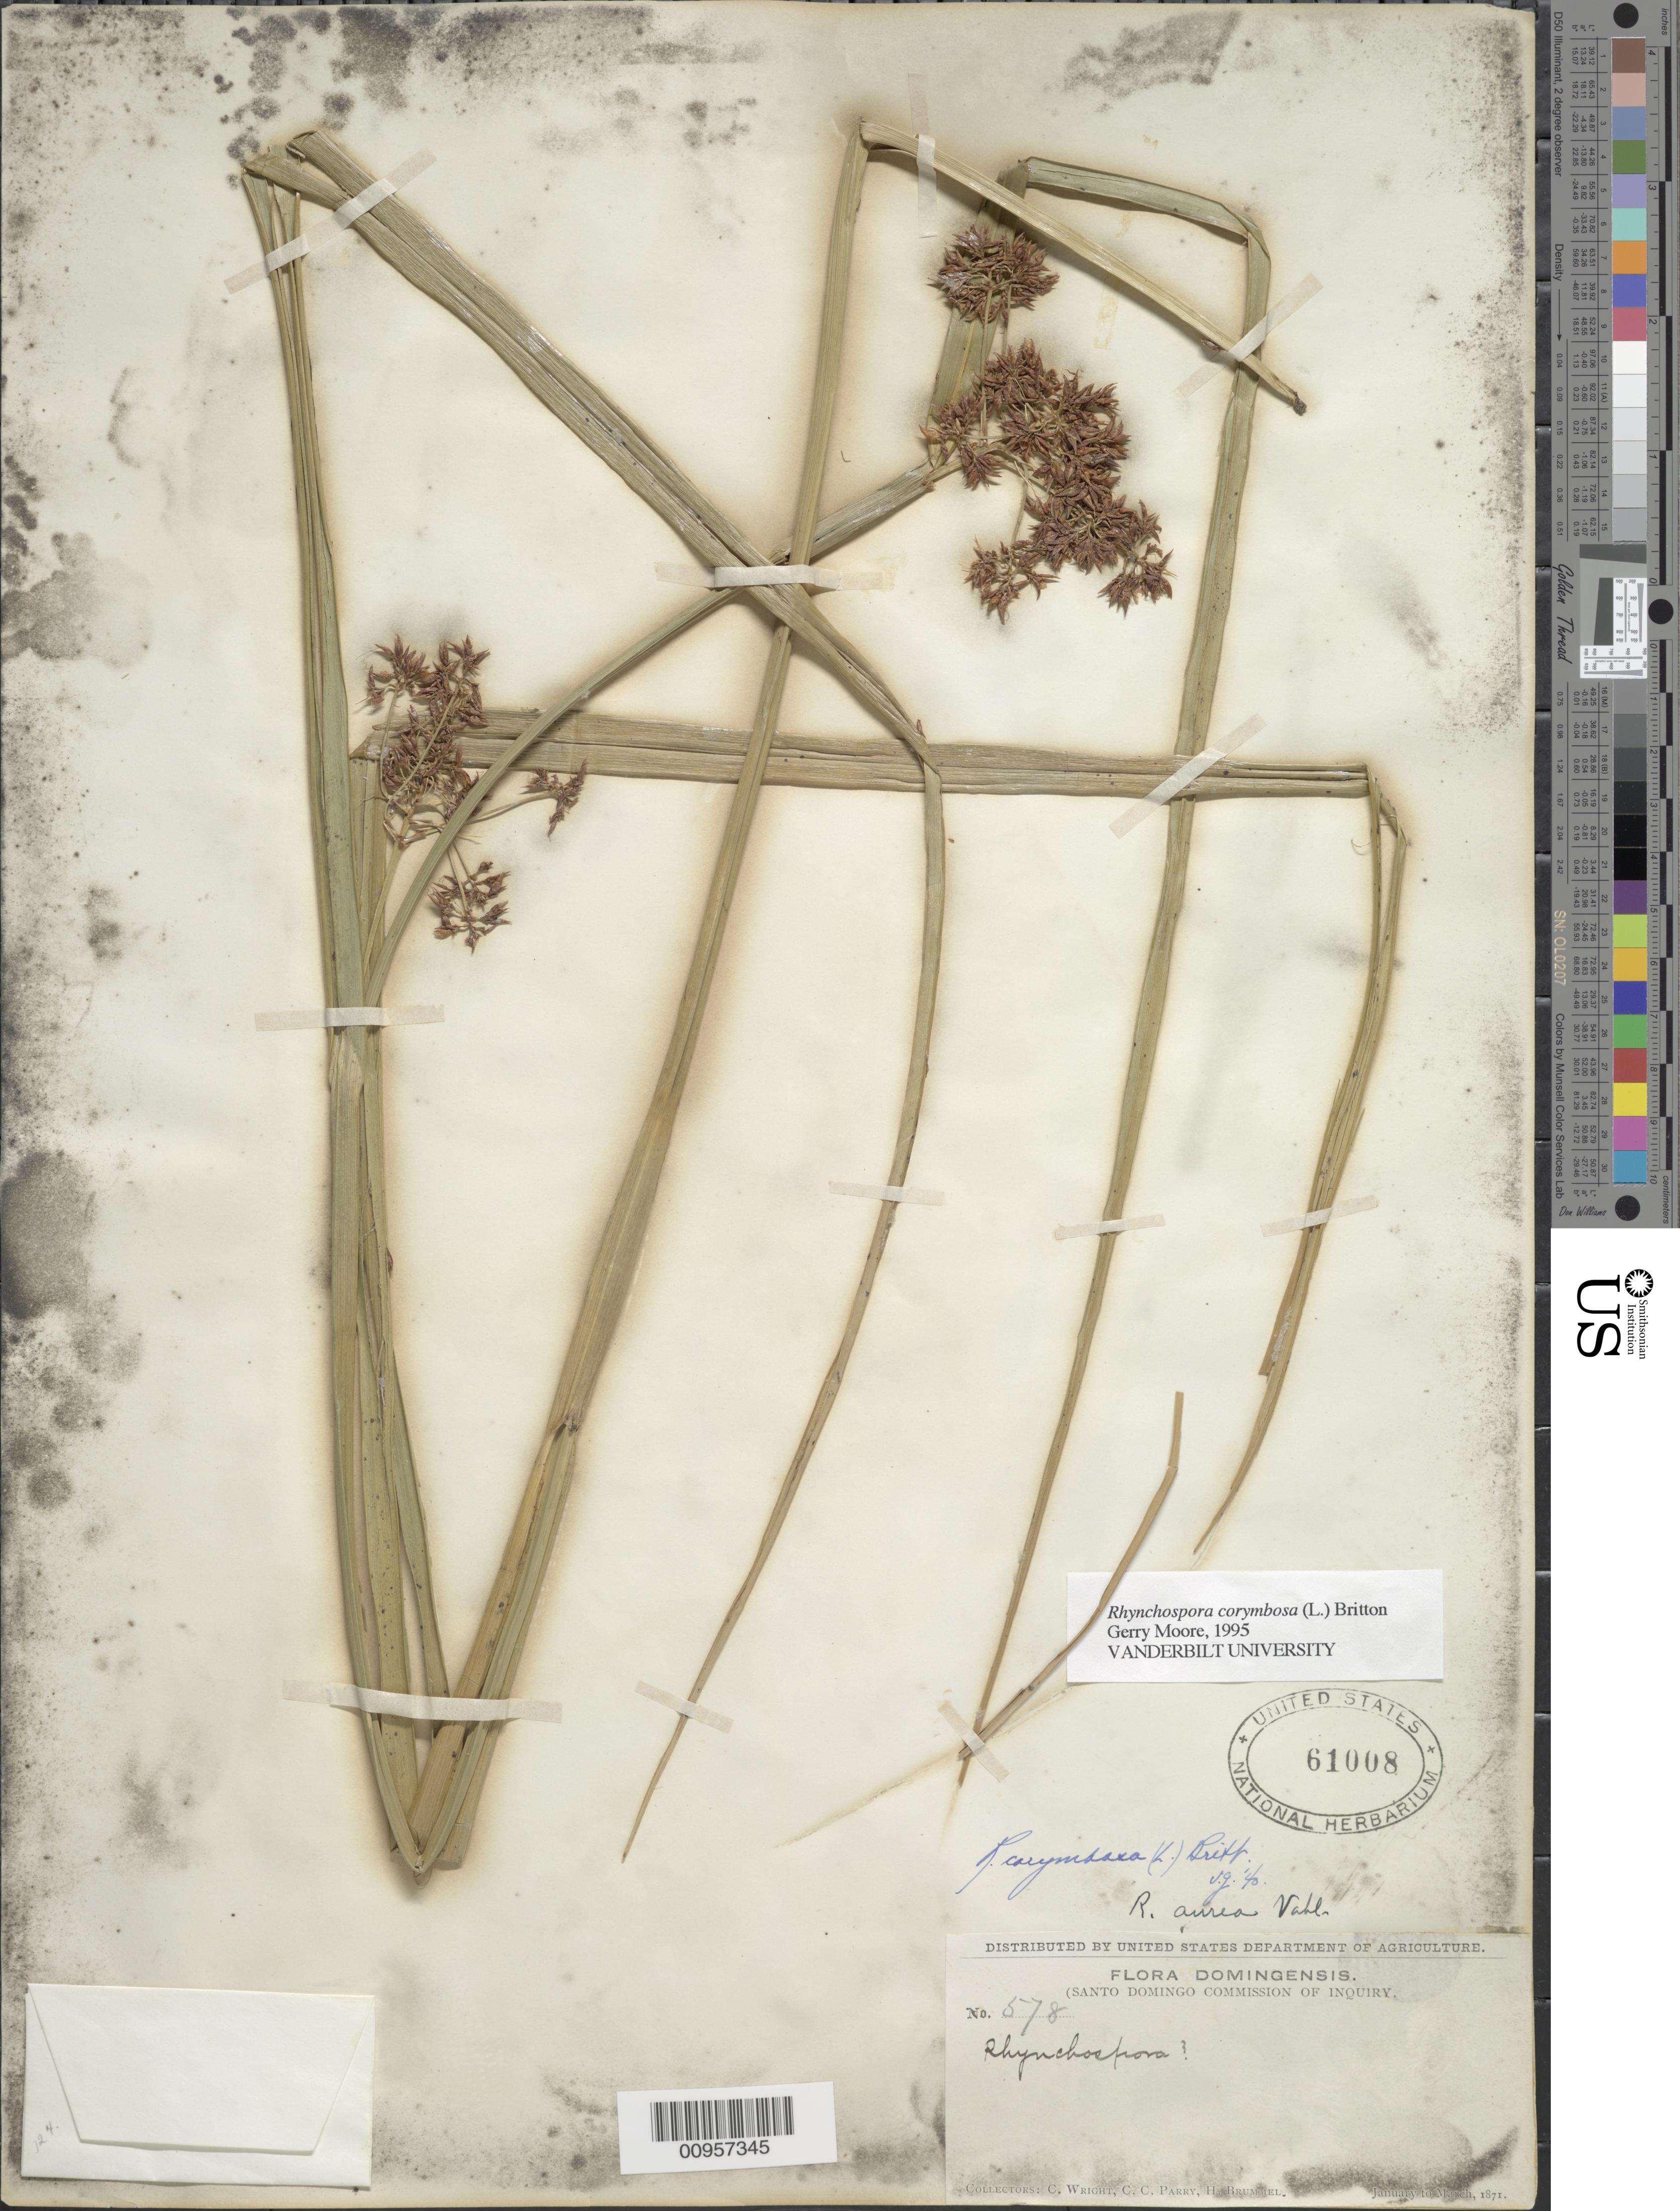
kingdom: Plantae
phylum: Tracheophyta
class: Liliopsida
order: Poales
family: Cyperaceae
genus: Rhynchospora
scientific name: Rhynchospora corymbosa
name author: (L.) Britton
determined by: Moore, G.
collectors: C. Wright, C. C. Parry & H. Brummel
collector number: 578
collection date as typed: Jan 1871 to -- Mar 1871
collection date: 1871-01/1871-03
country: Dominican Republic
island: Hispaniola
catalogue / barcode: US 61008